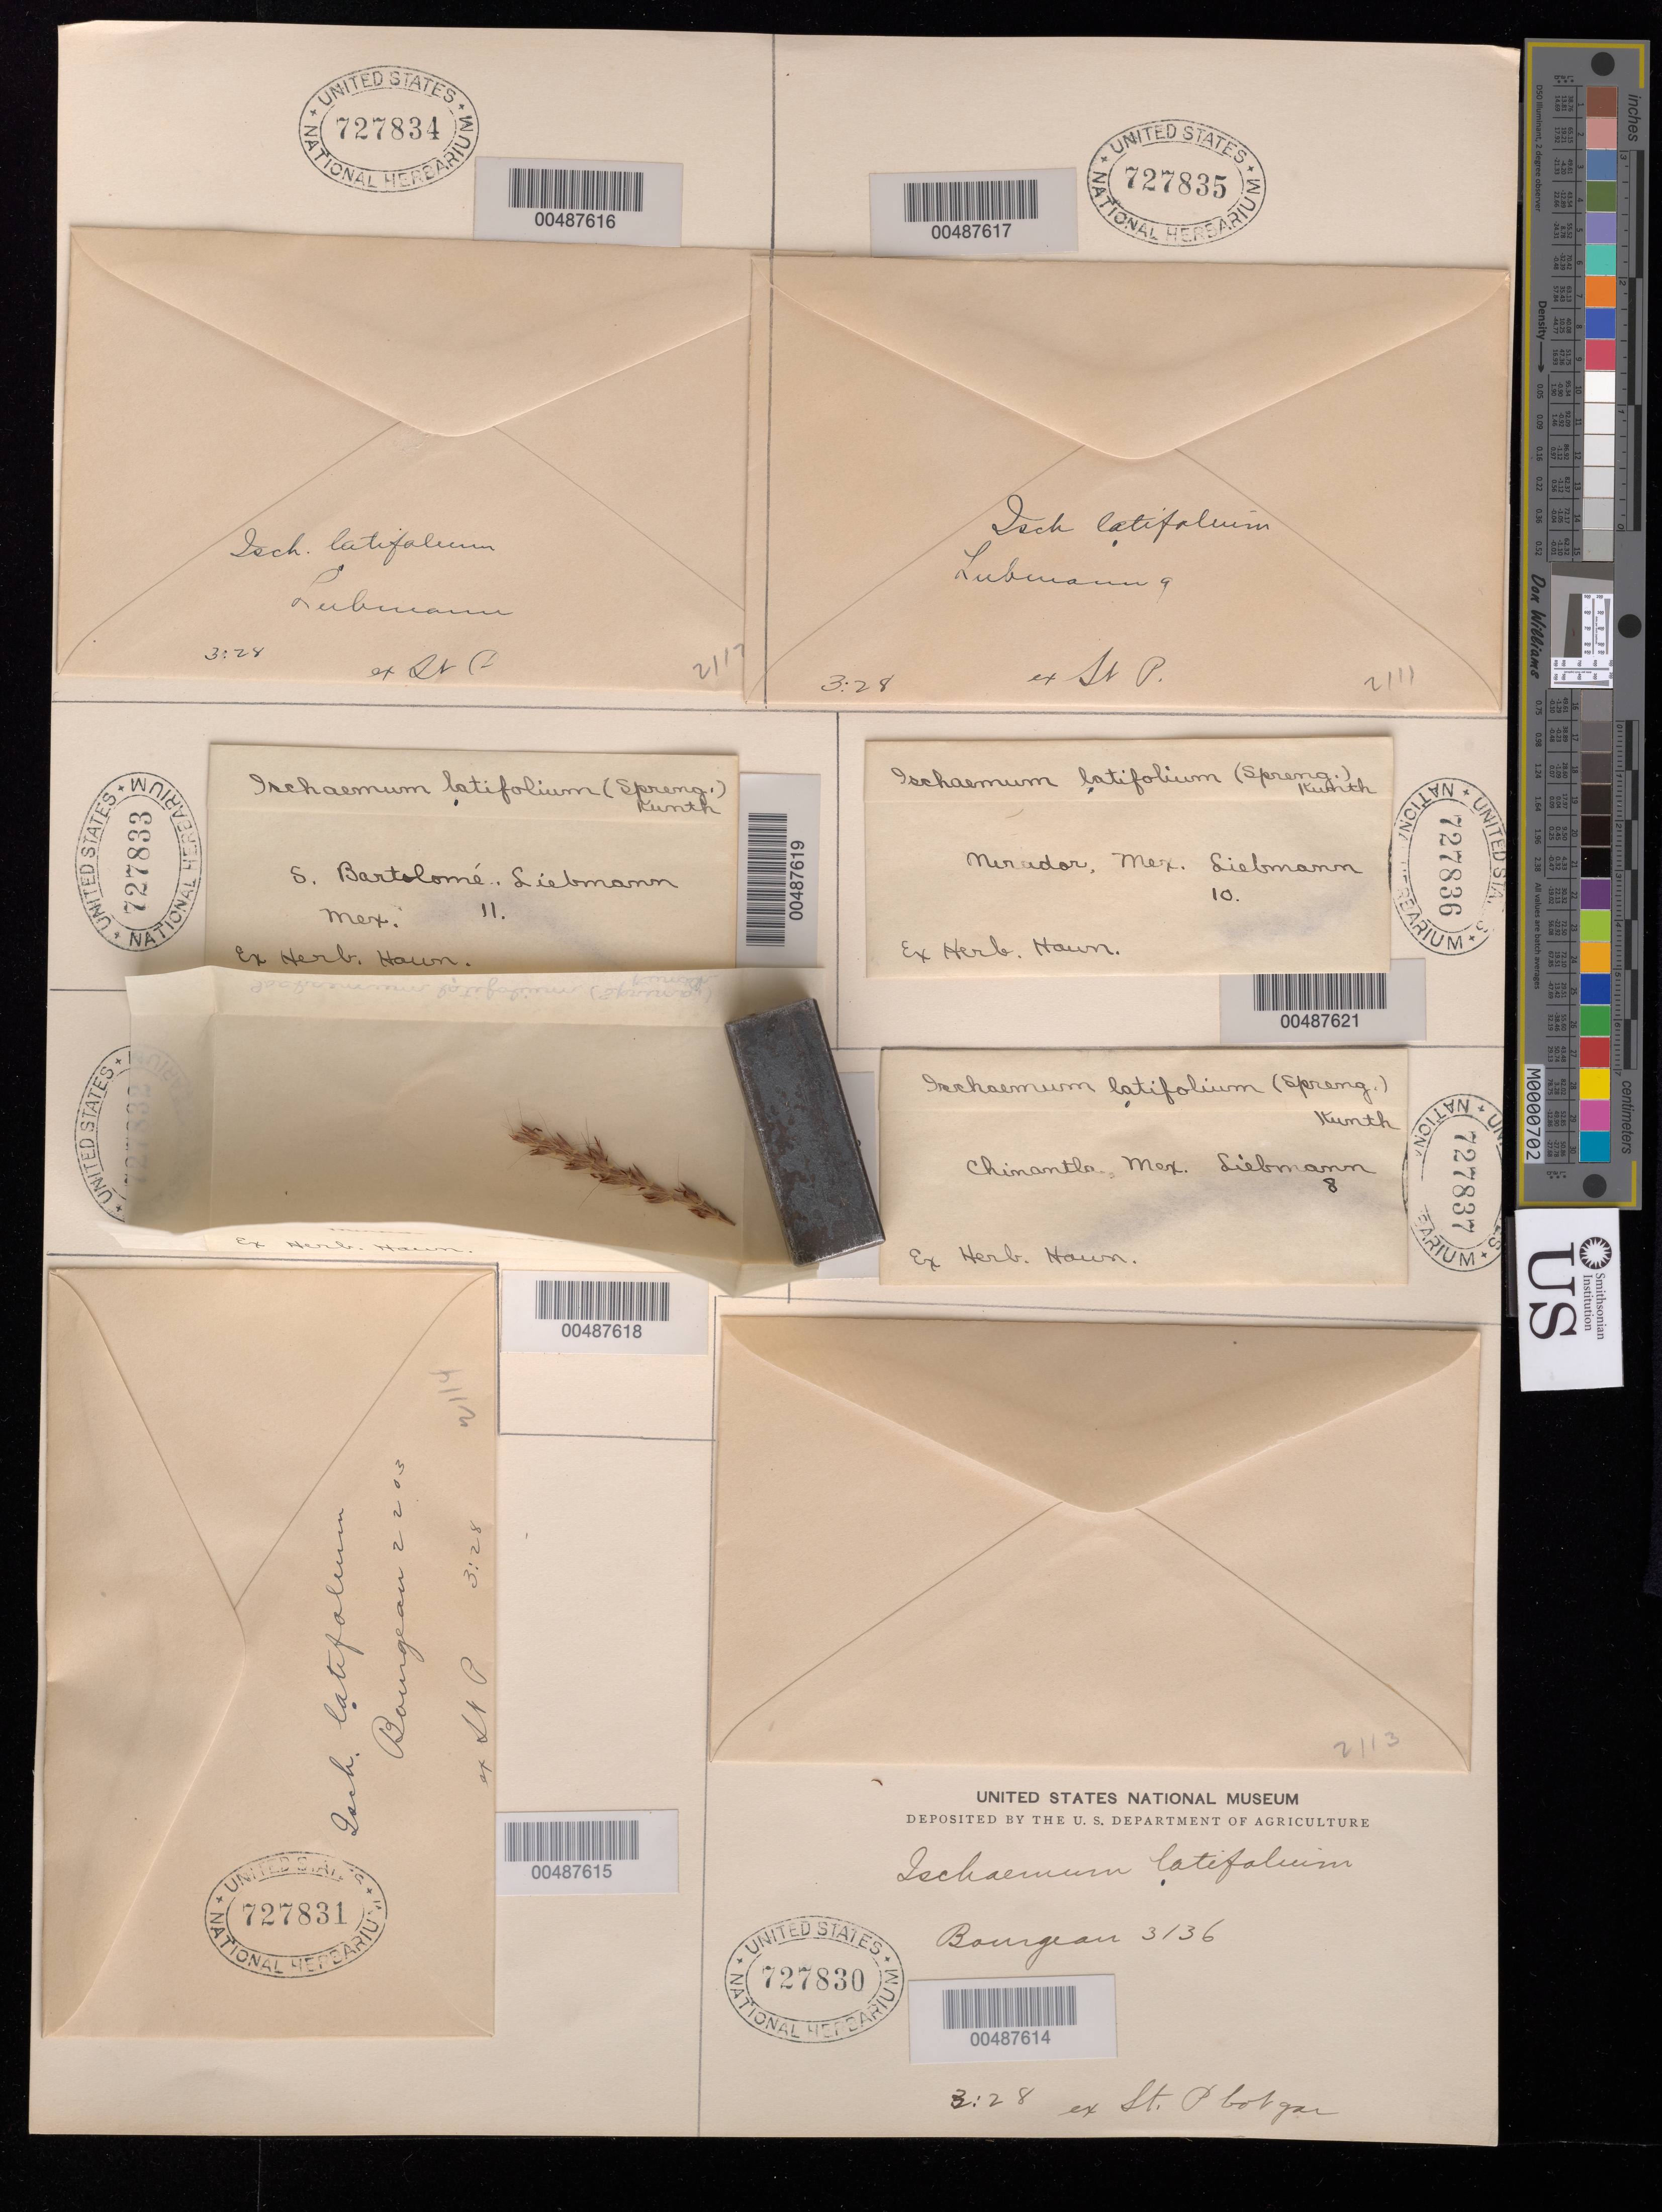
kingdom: Plantae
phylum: Tracheophyta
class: Liliopsida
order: Poales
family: Poaceae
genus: Ischaemum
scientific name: Ischaemum latifolium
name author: (Spreng.) Kunth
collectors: F. M. Liebmann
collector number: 14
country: Mexico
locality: Mirador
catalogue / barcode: US 727832